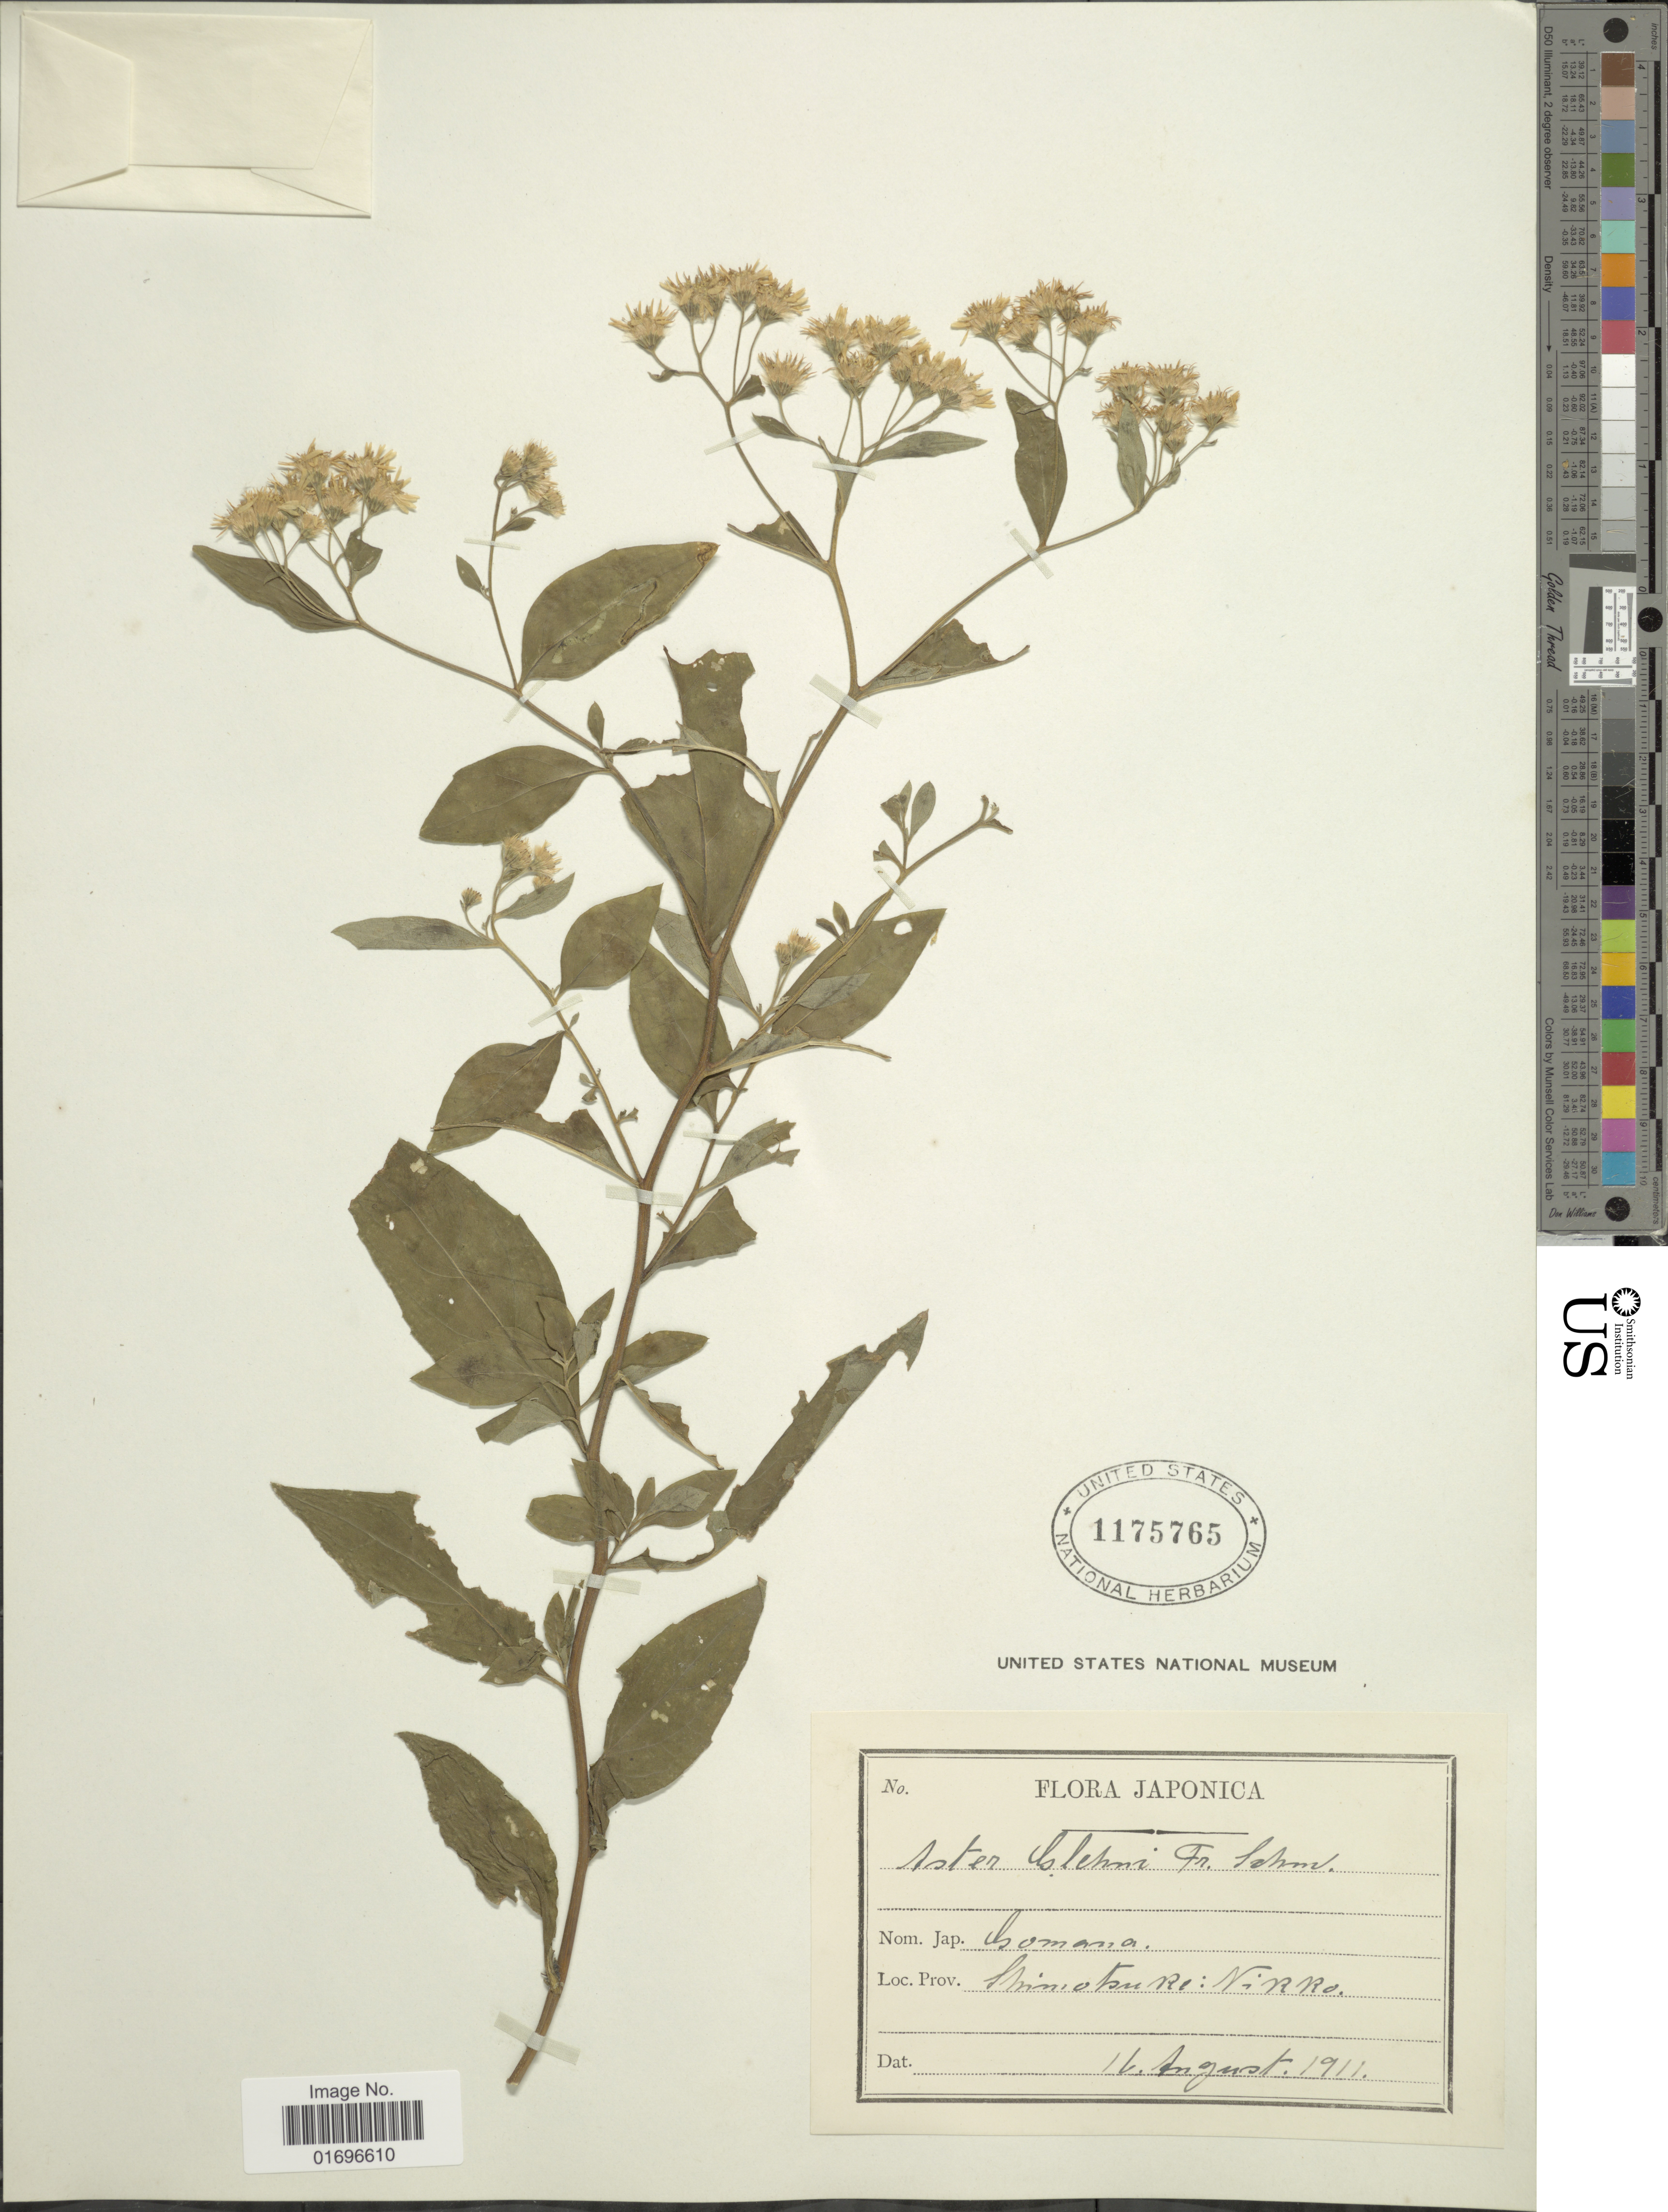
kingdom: Plantae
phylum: Tracheophyta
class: Magnoliopsida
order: Asterales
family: Asteraceae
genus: Aster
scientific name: Aster glehnii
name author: F. Schmidt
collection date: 1911-08-16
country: Japan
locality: Shiniotsuki: Nikko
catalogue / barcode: US 1175765